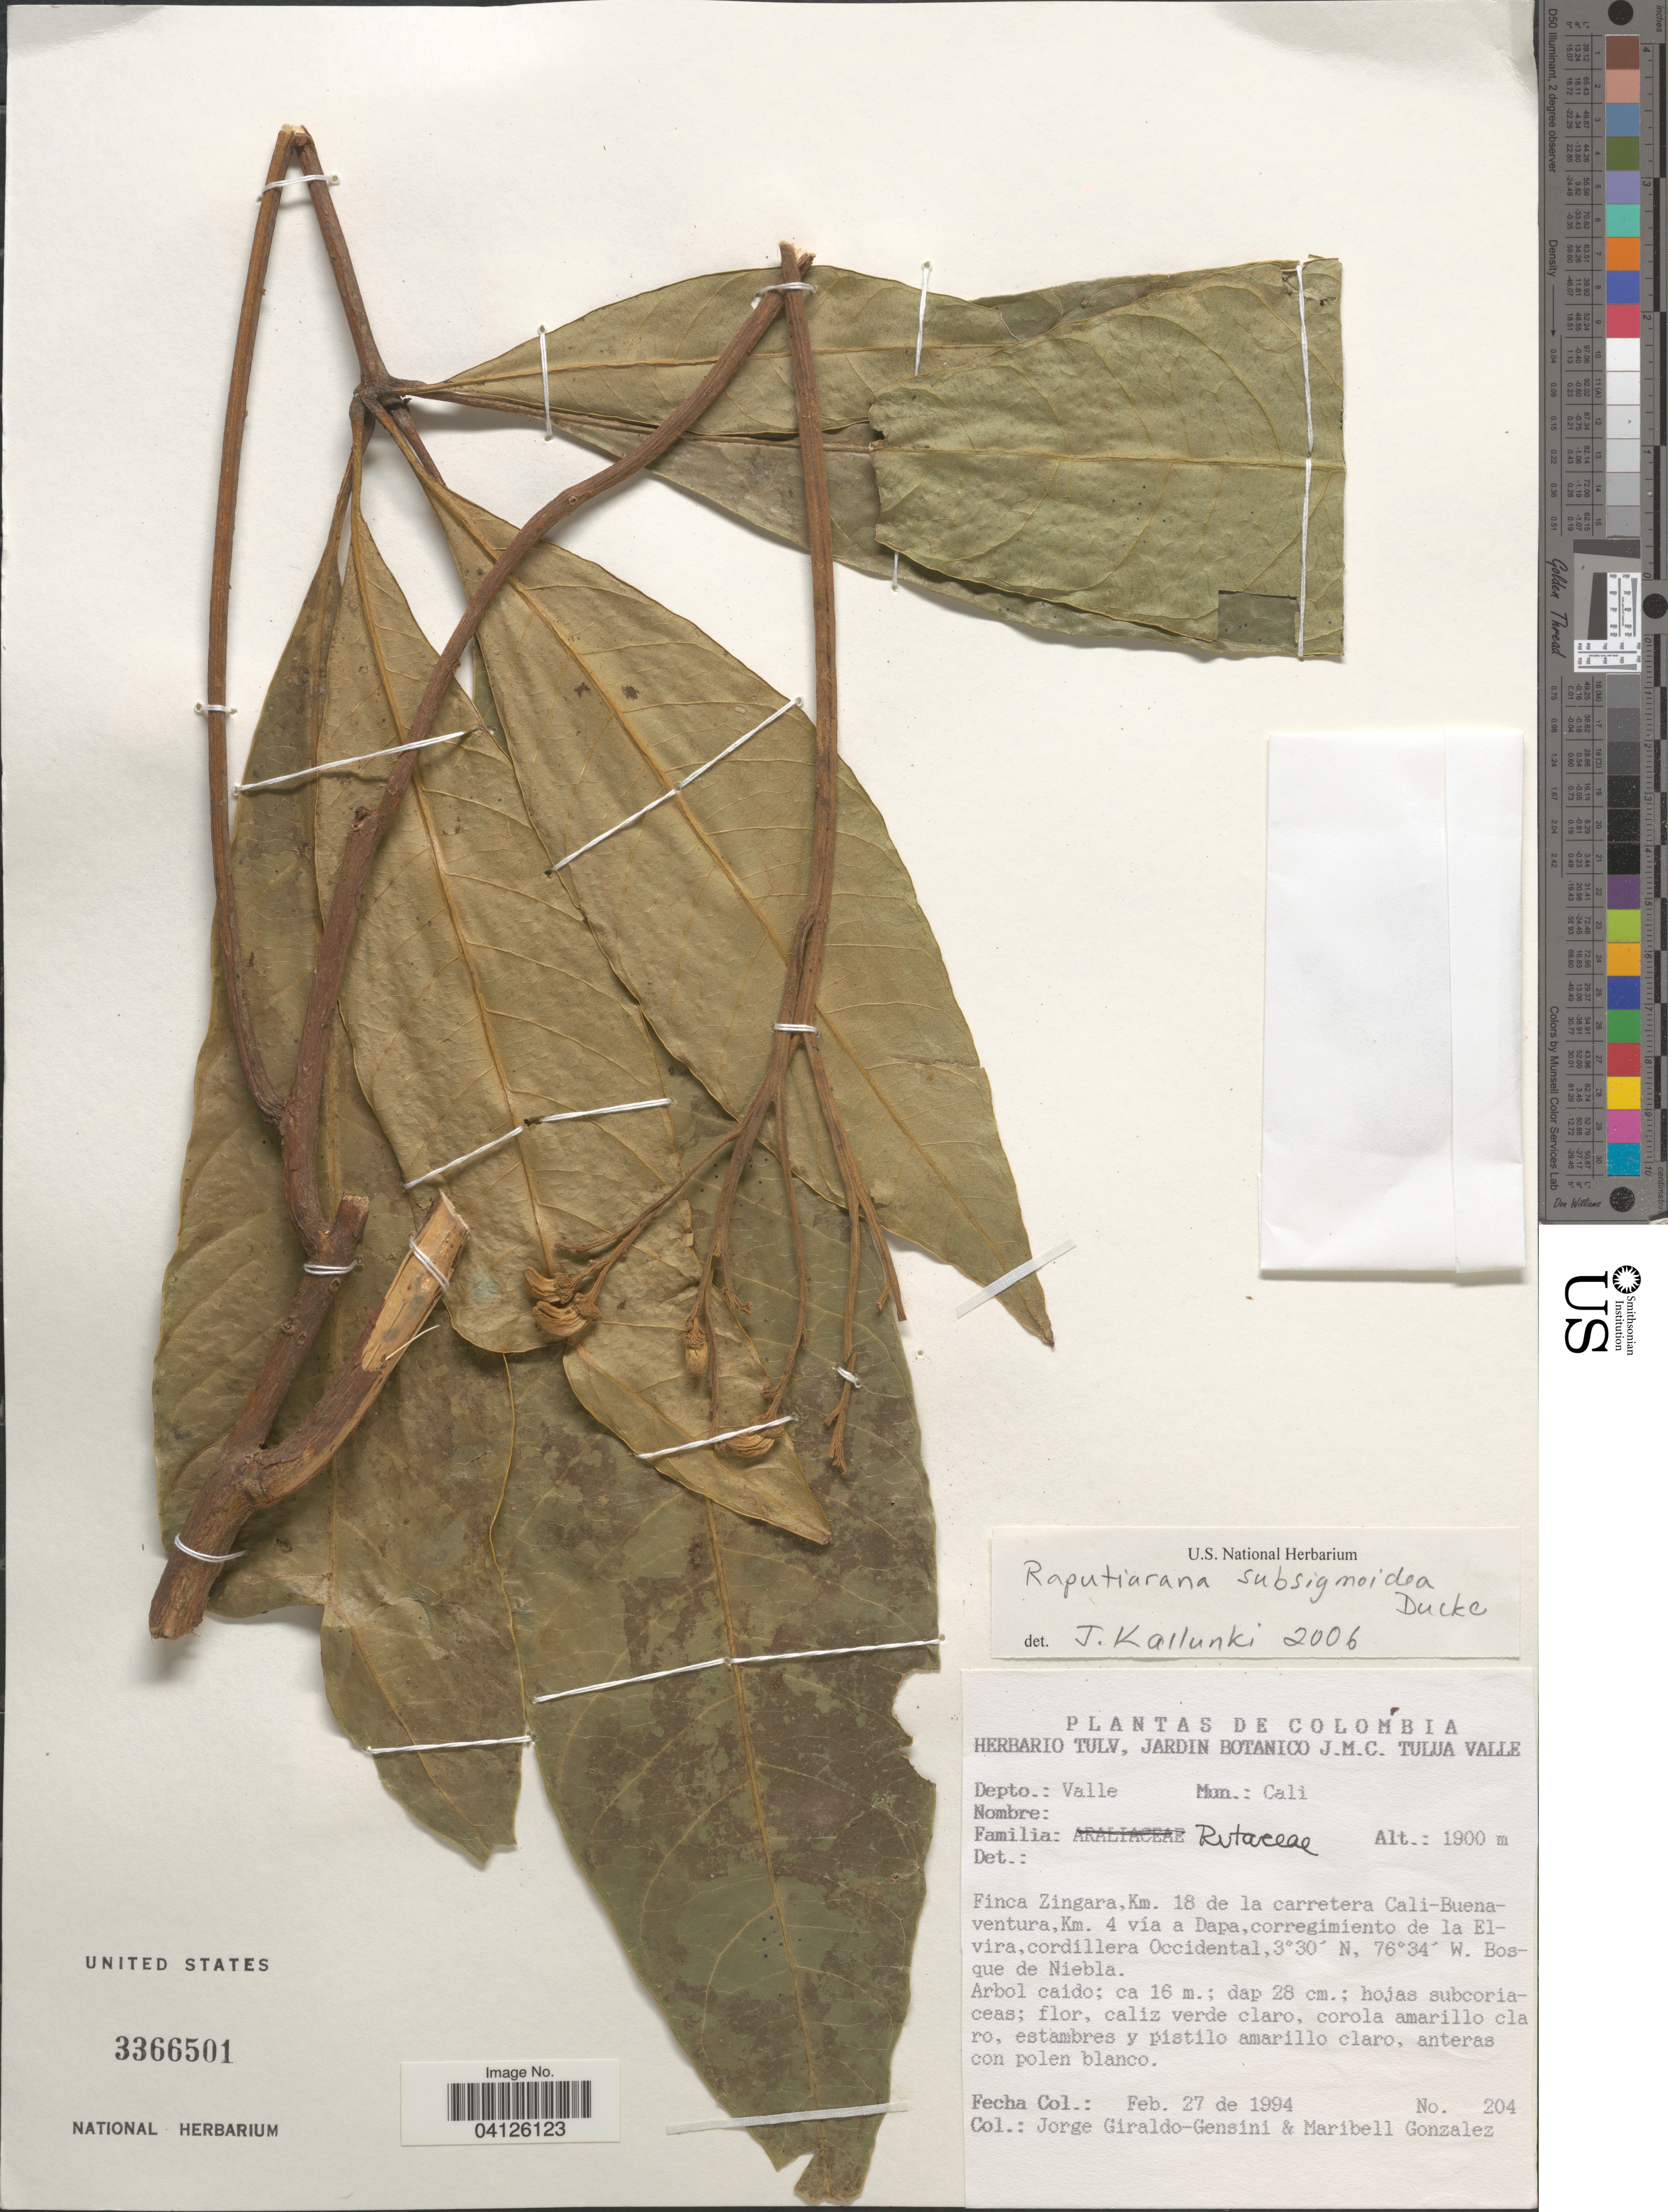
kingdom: Plantae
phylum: Tracheophyta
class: Magnoliopsida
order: Sapindales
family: Rutaceae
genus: Raputiarana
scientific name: Raputiarana subsigmoidea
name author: (Ducke) Emmerich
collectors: J. Giraldo-Gensini & M. Gonzalez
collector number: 204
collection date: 1994-02-27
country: Colombia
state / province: Valle del Cauca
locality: Depto.: Valle. Mun.: Cali. Finca Zingara, Km. 18 de la carretera Cali-Buenaventura, Km. 4 via a Dapa, corregimiento de la Elvira, cordillera Occidental. Bosque de Niebla.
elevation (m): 1900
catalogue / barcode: US 3366501